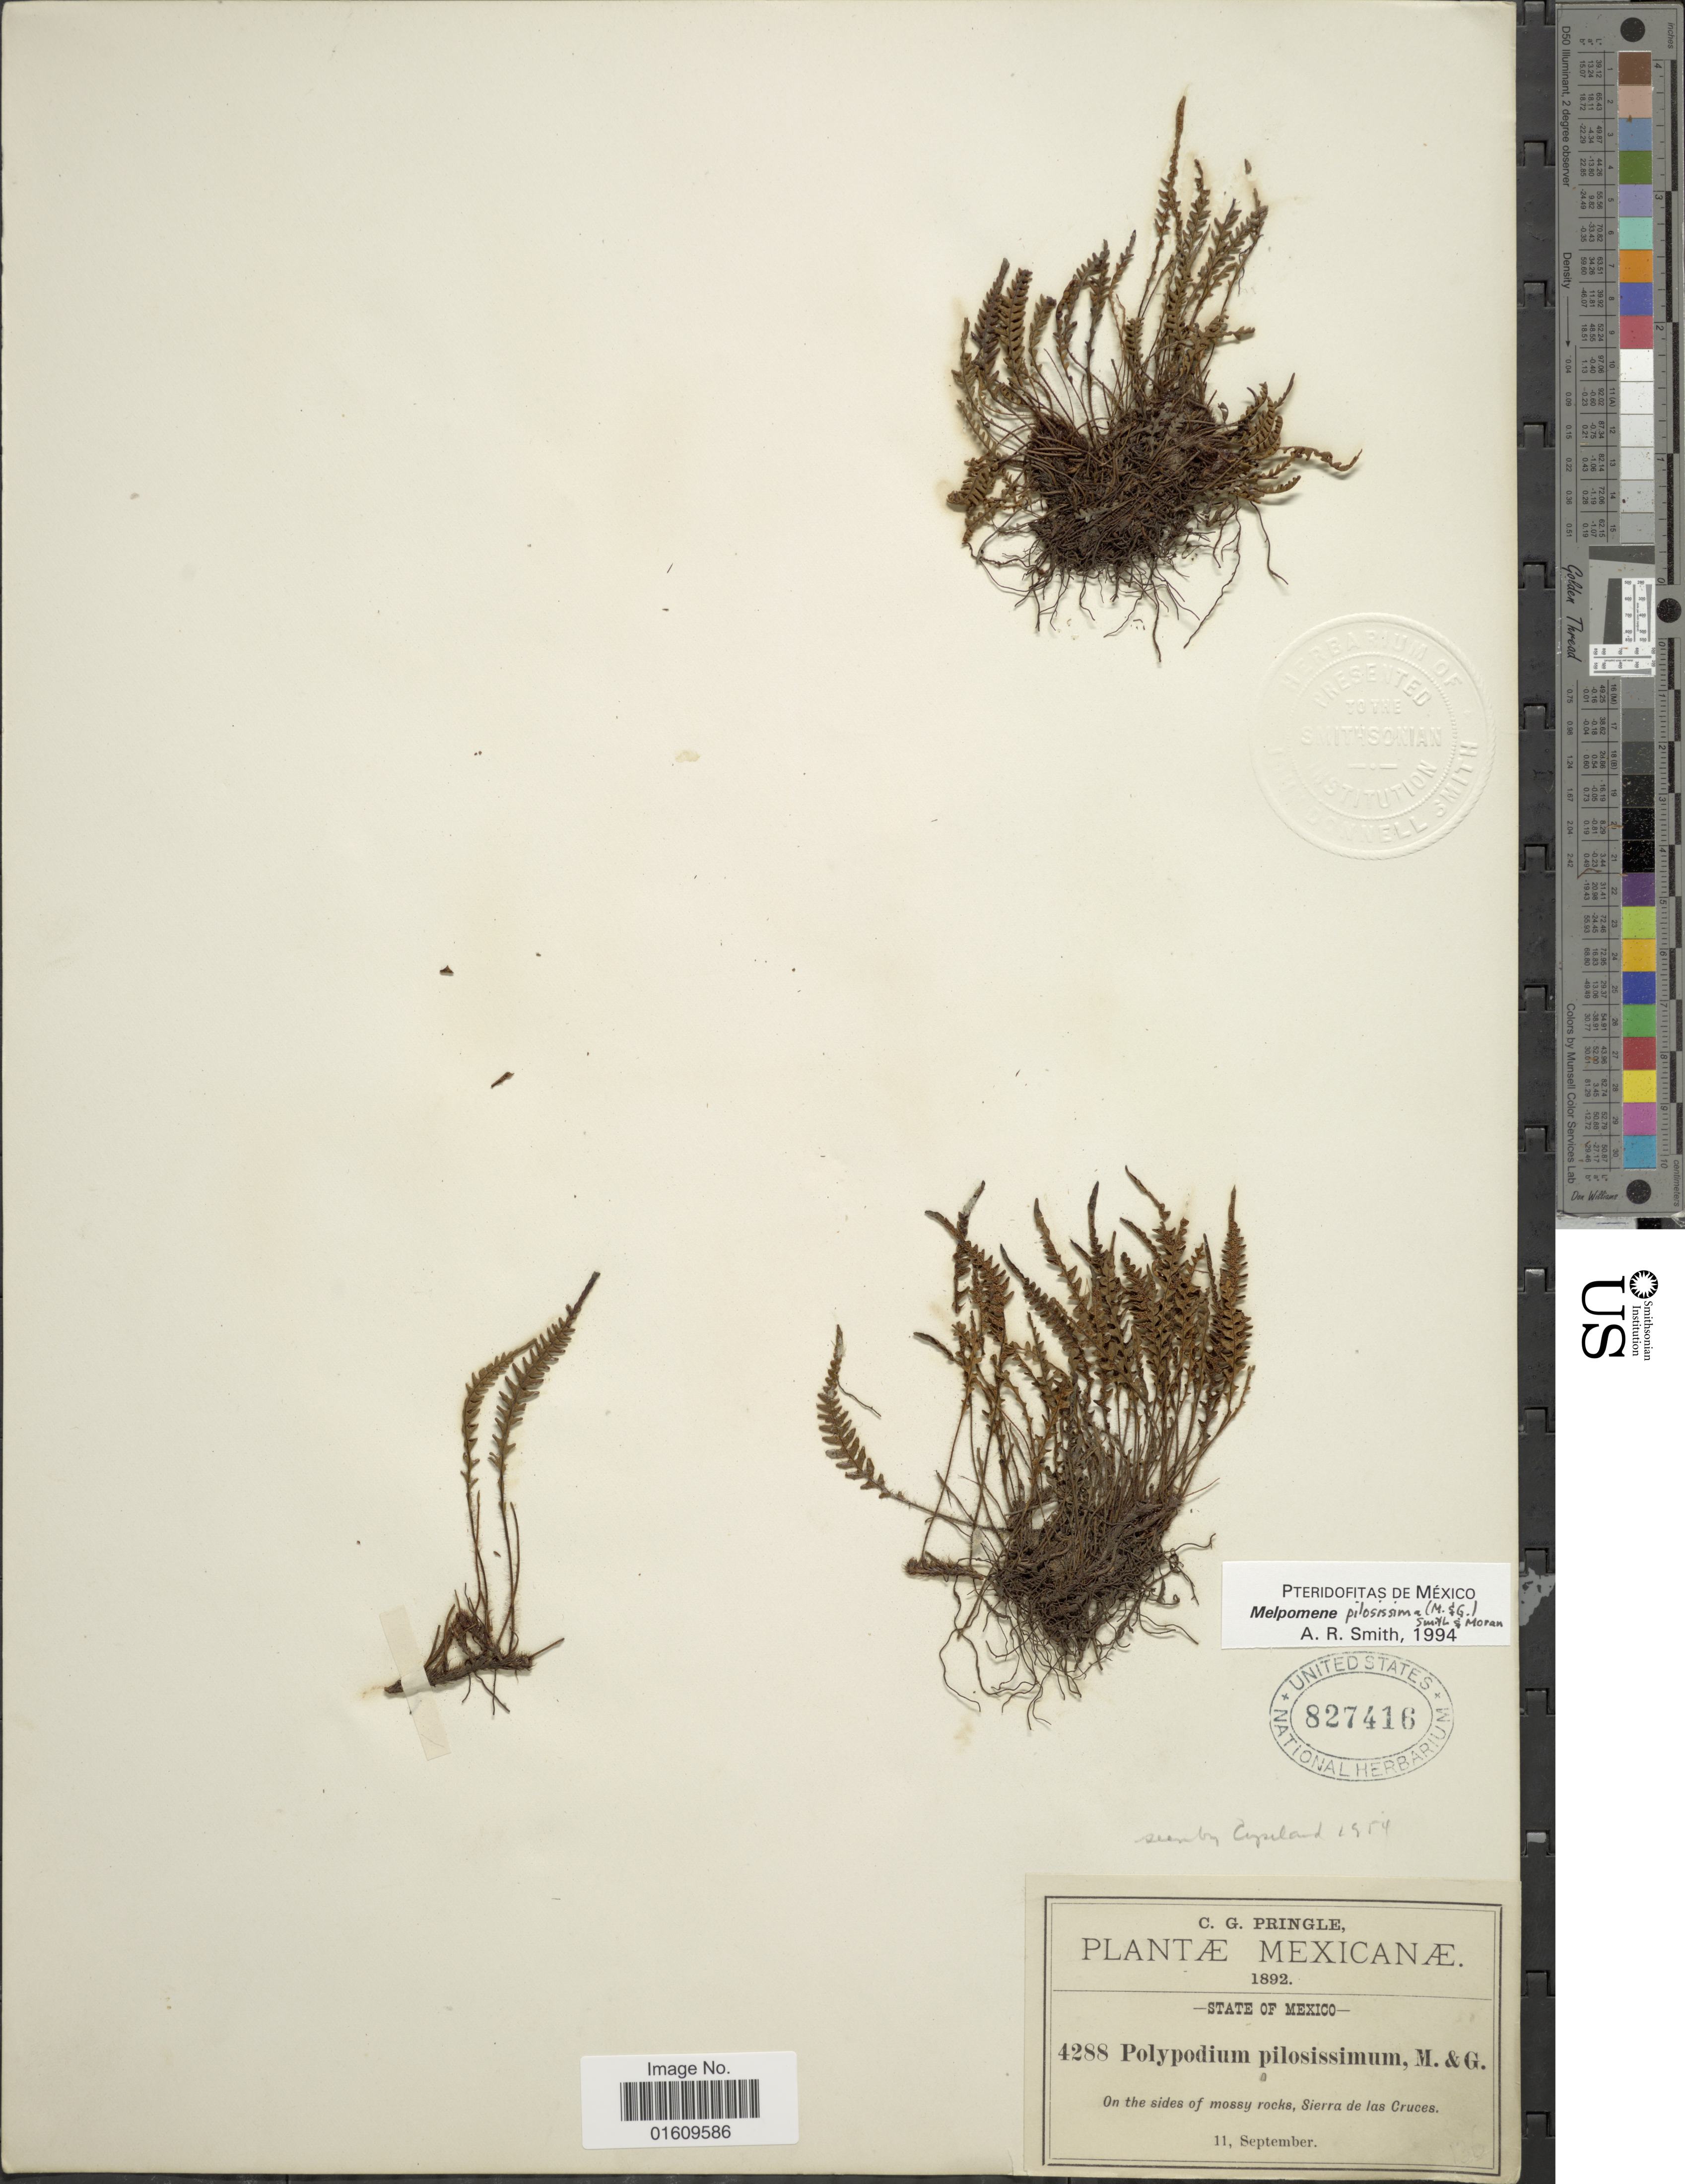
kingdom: Plantae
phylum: Tracheophyta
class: Polypodiopsida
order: Polypodiales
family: Polypodiaceae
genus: Melpomene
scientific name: Melpomene pilosissima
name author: (M. Martens & Galeotti) A.R. Sm. & R.C. Moran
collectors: C. G. Pringle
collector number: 4288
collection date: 1892-09-11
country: Mexico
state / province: México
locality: State of Mexico, on the sides of mossy rocks, Sierra de las Cruces.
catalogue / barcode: US 827416